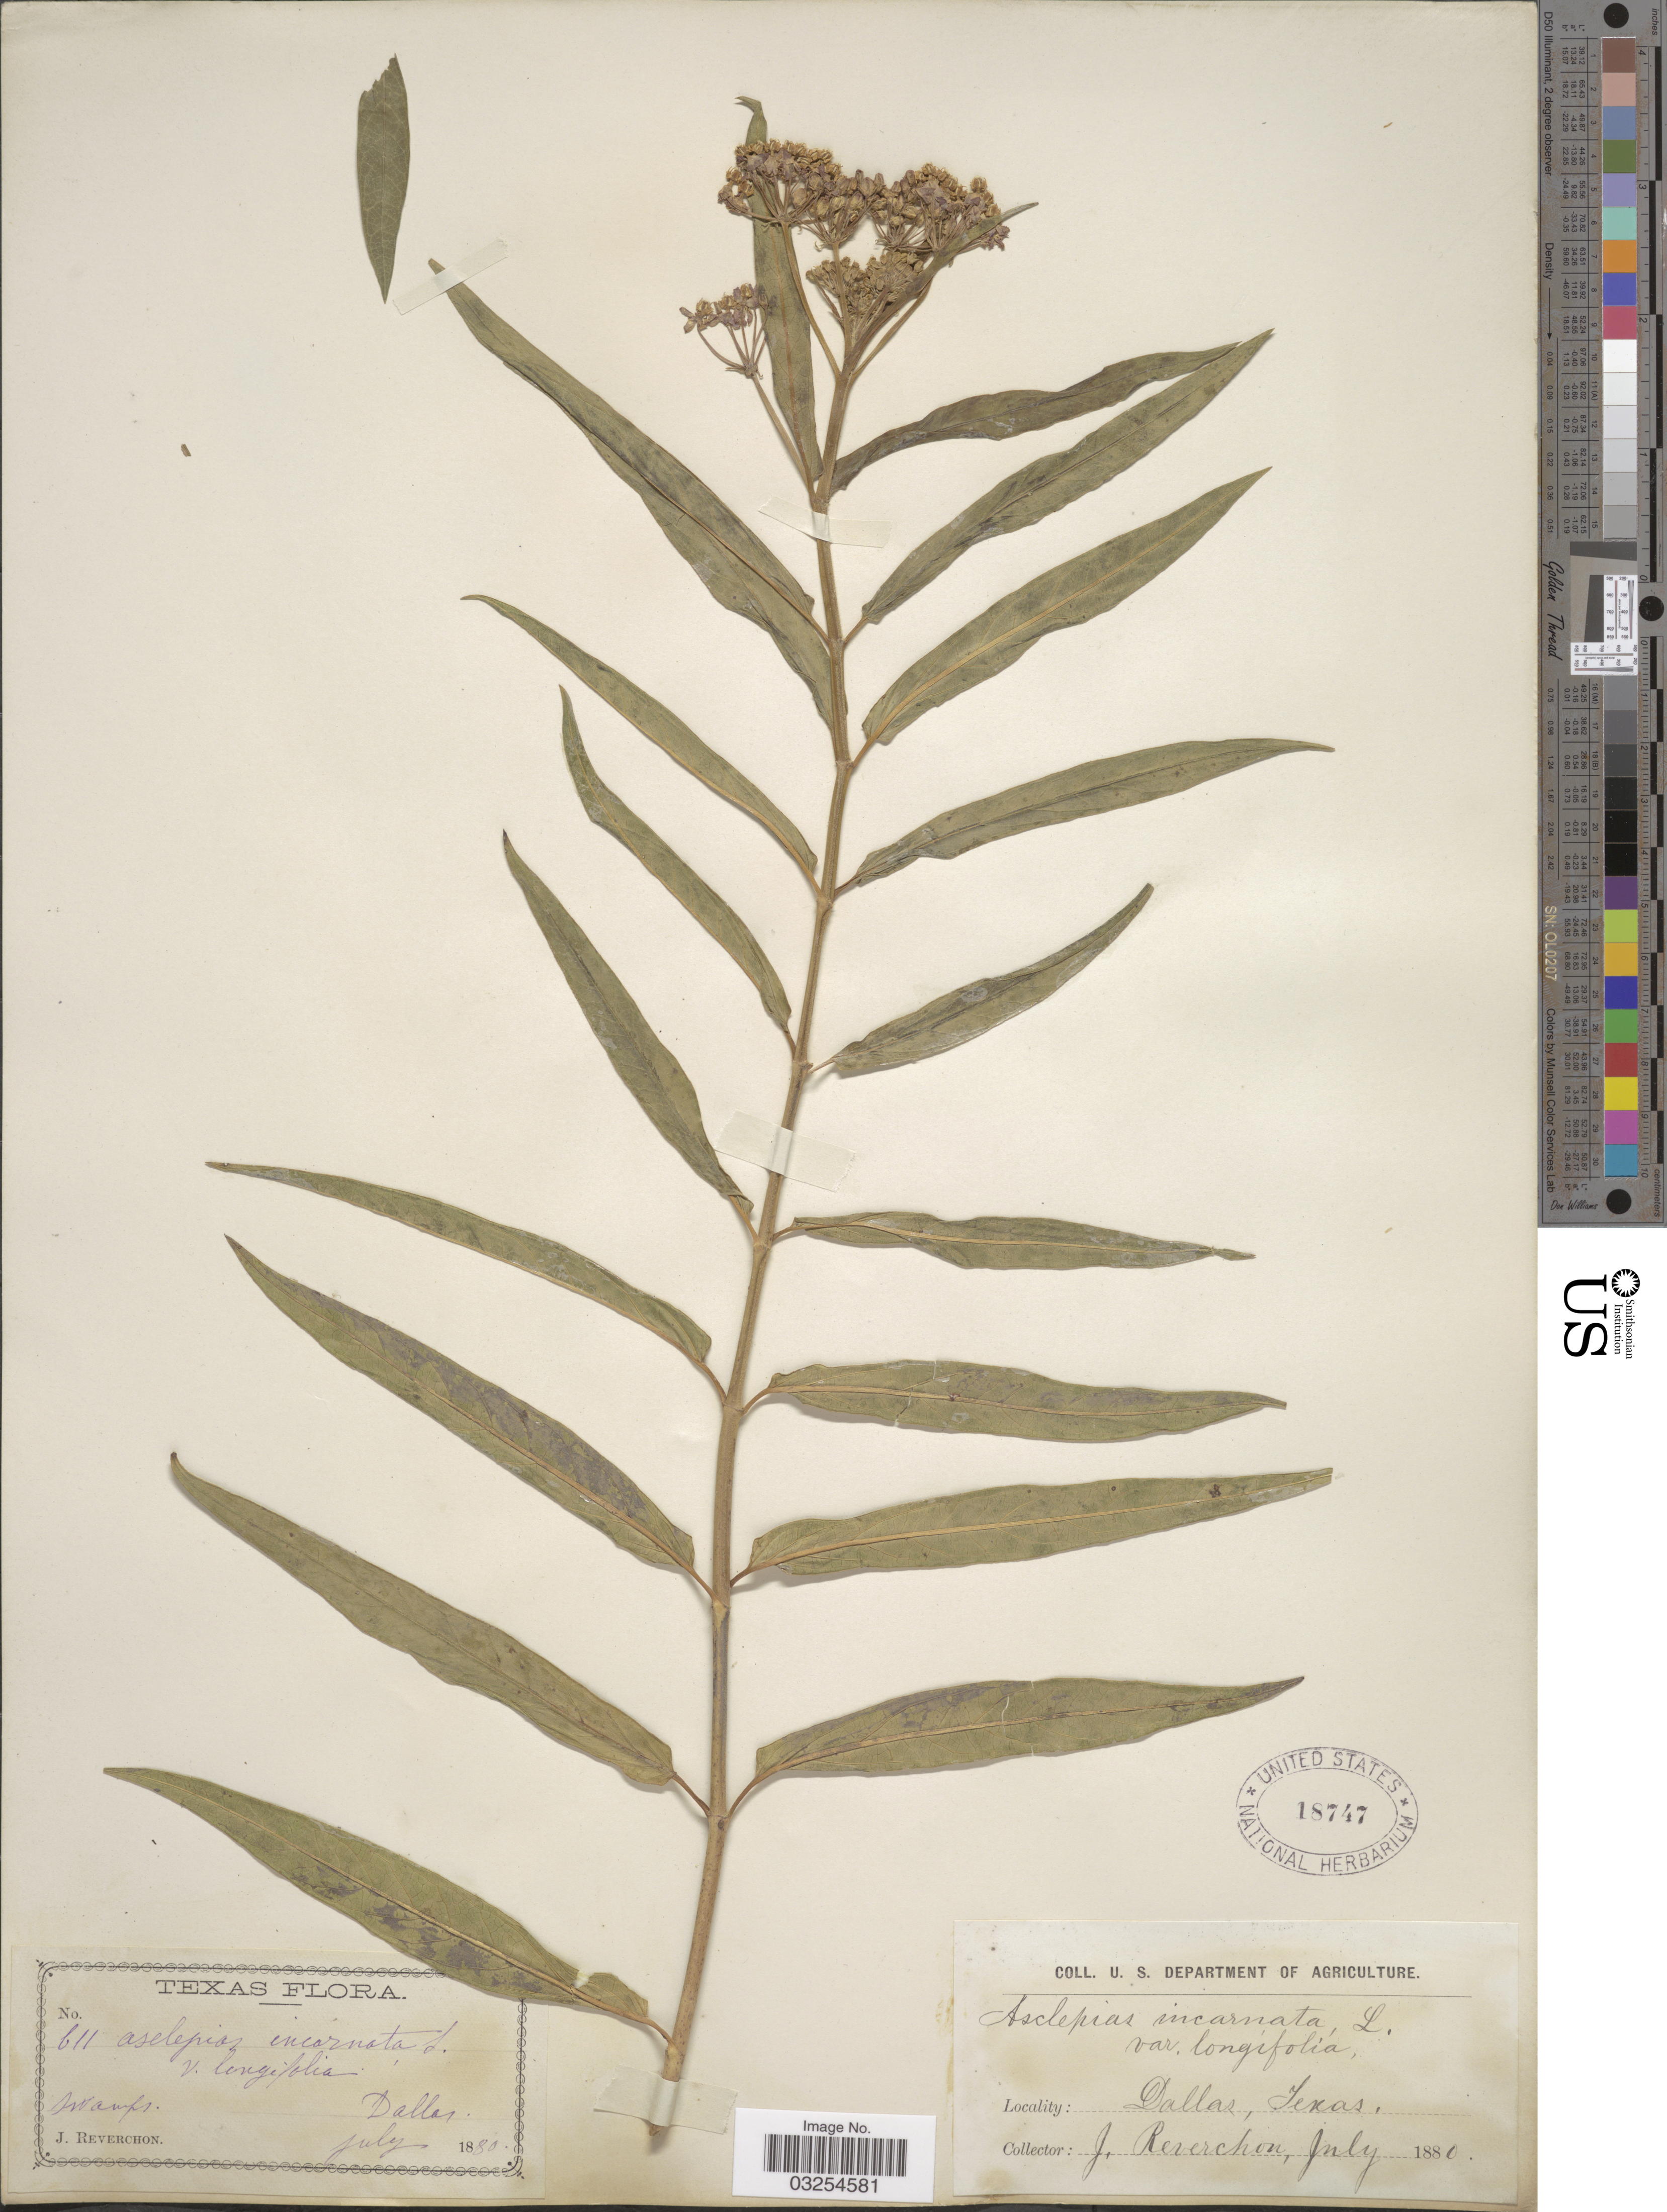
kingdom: Plantae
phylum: Tracheophyta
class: Magnoliopsida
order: Gentianales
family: Apocynaceae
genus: Asclepias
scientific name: Asclepias incarnata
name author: L.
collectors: J. Reverchon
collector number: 611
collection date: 1880-07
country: United States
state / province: Texas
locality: Dallas.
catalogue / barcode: US 18747